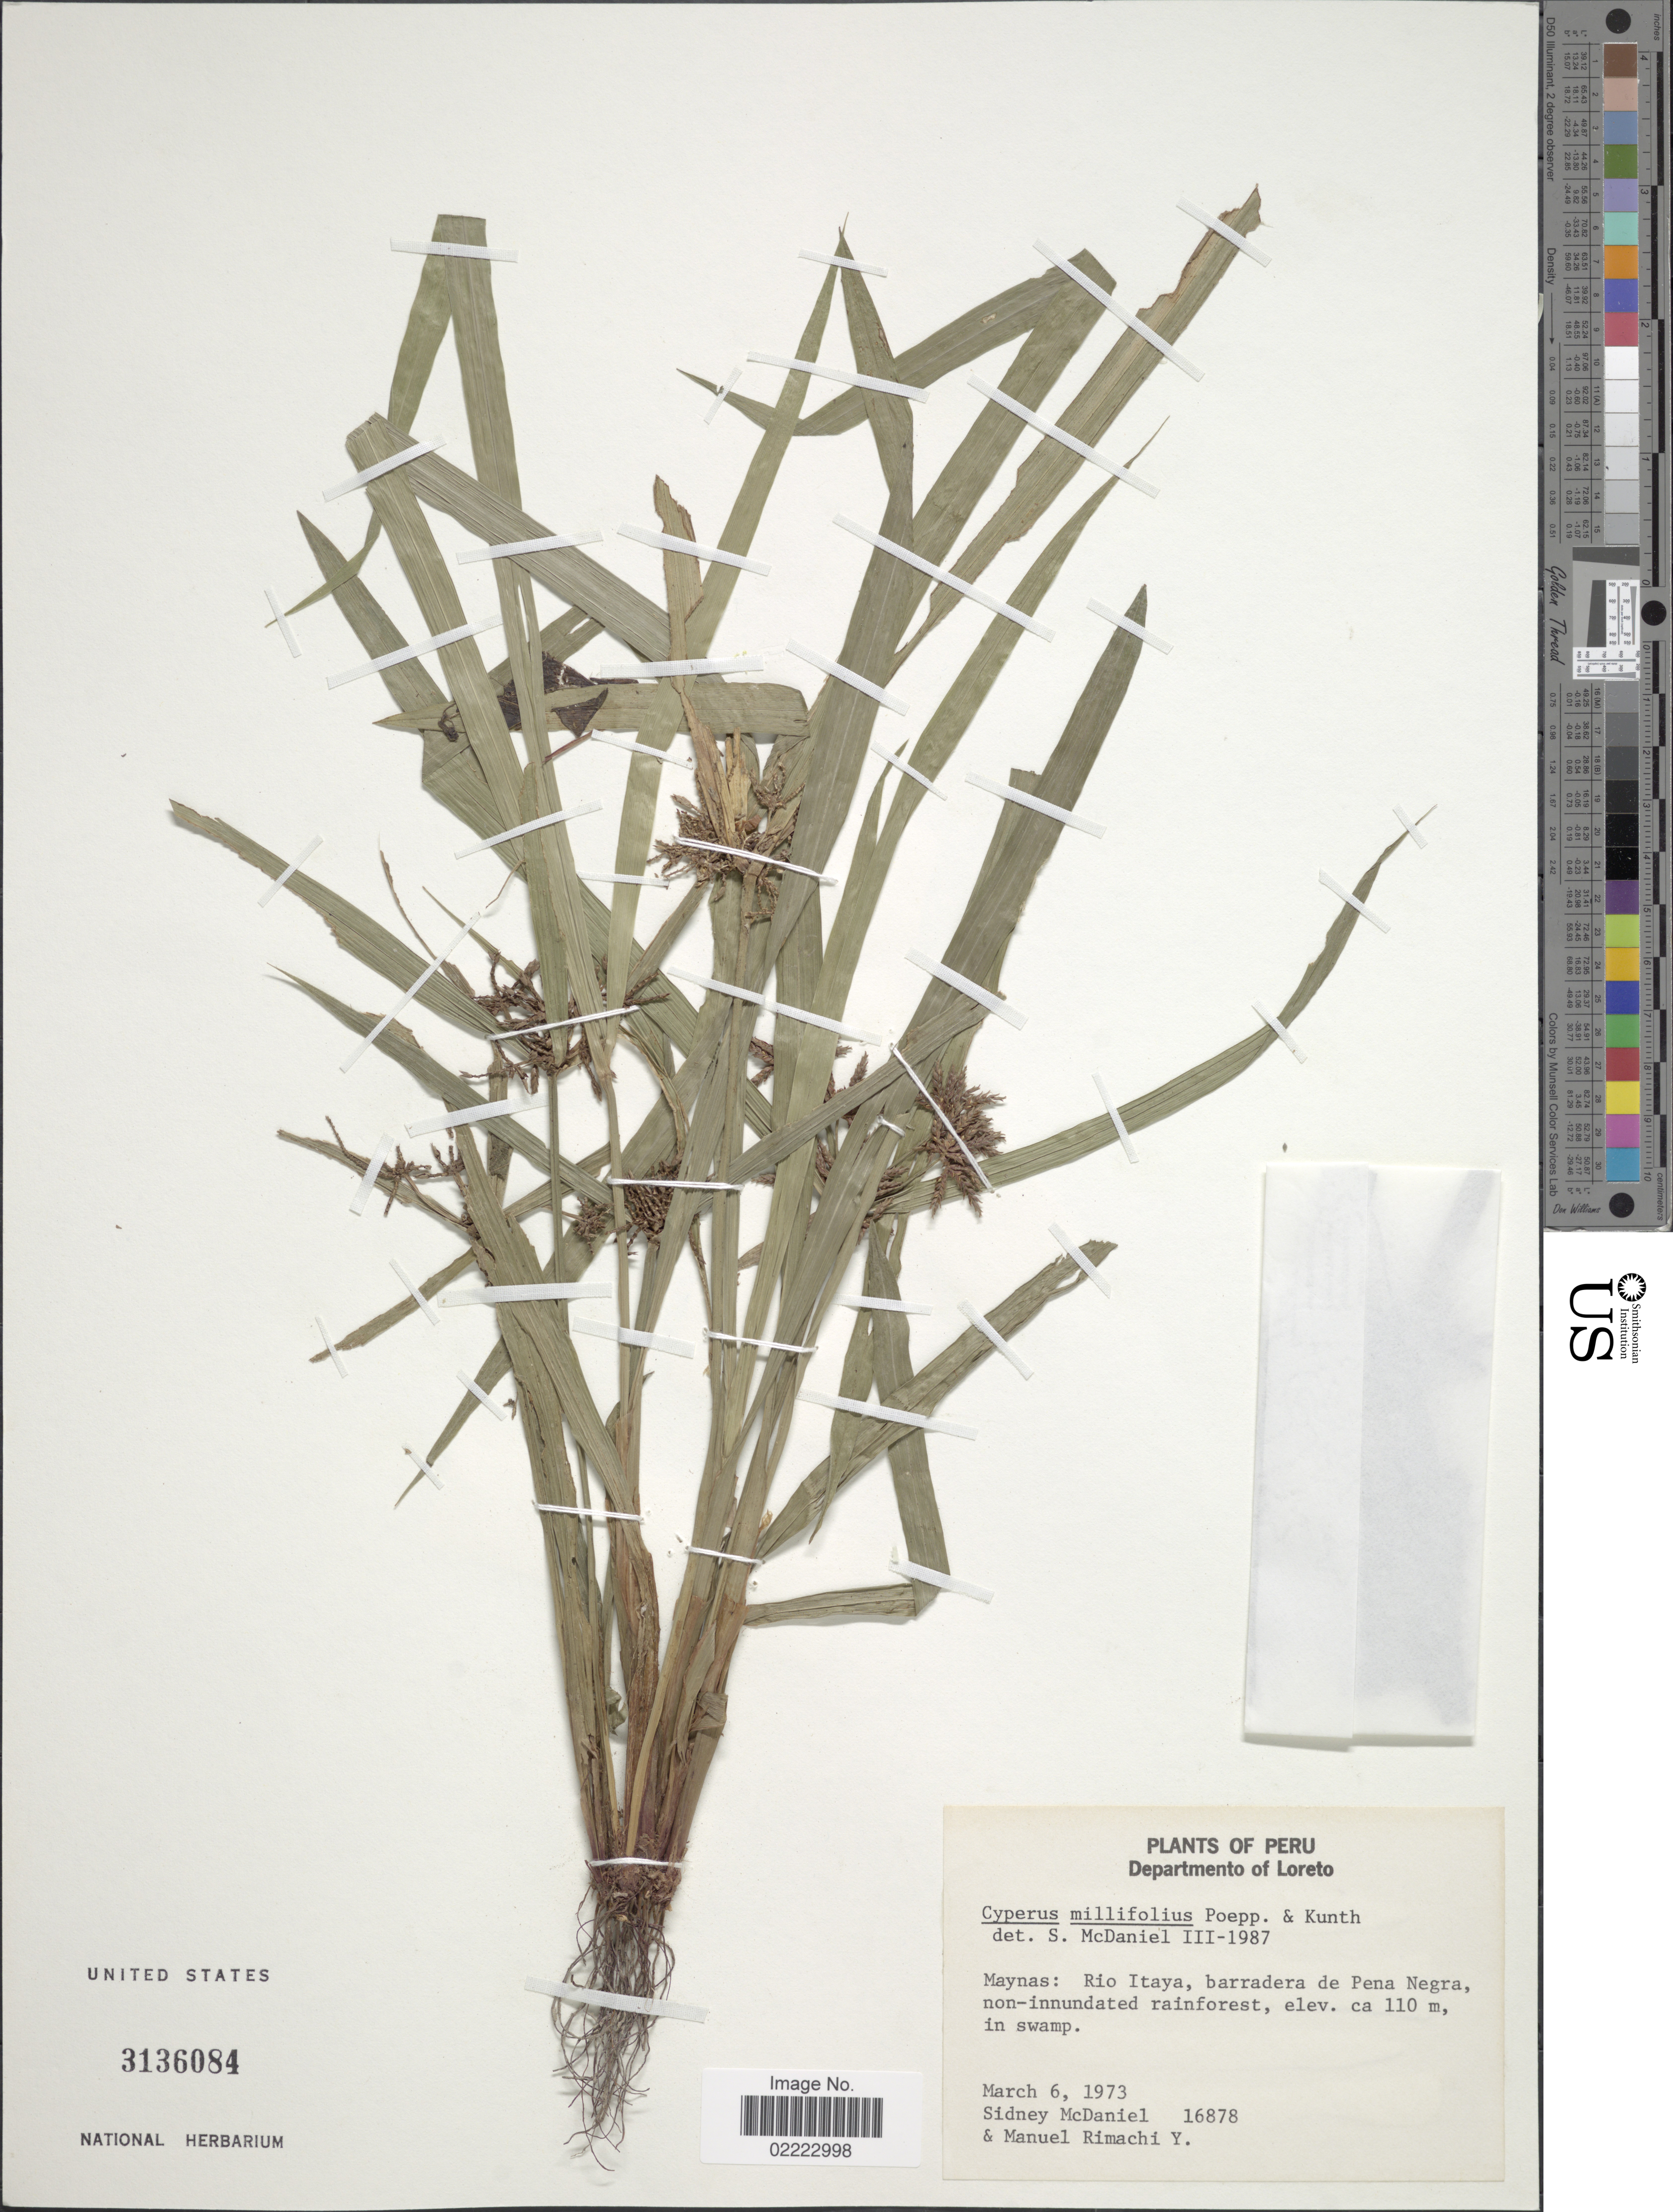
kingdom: Plantae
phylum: Tracheophyta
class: Liliopsida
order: Poales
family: Cyperaceae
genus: Cyperus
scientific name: Cyperus miliifolius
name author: Poepp. & Kunth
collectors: S. McDaniel & M. Rimachi Y.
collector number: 16878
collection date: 1973-03-06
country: Peru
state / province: Loreto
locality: Departamento of Loreto. Maynas: Rio Itaya, barrenda de Pena Negra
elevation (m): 110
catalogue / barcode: US 3136084